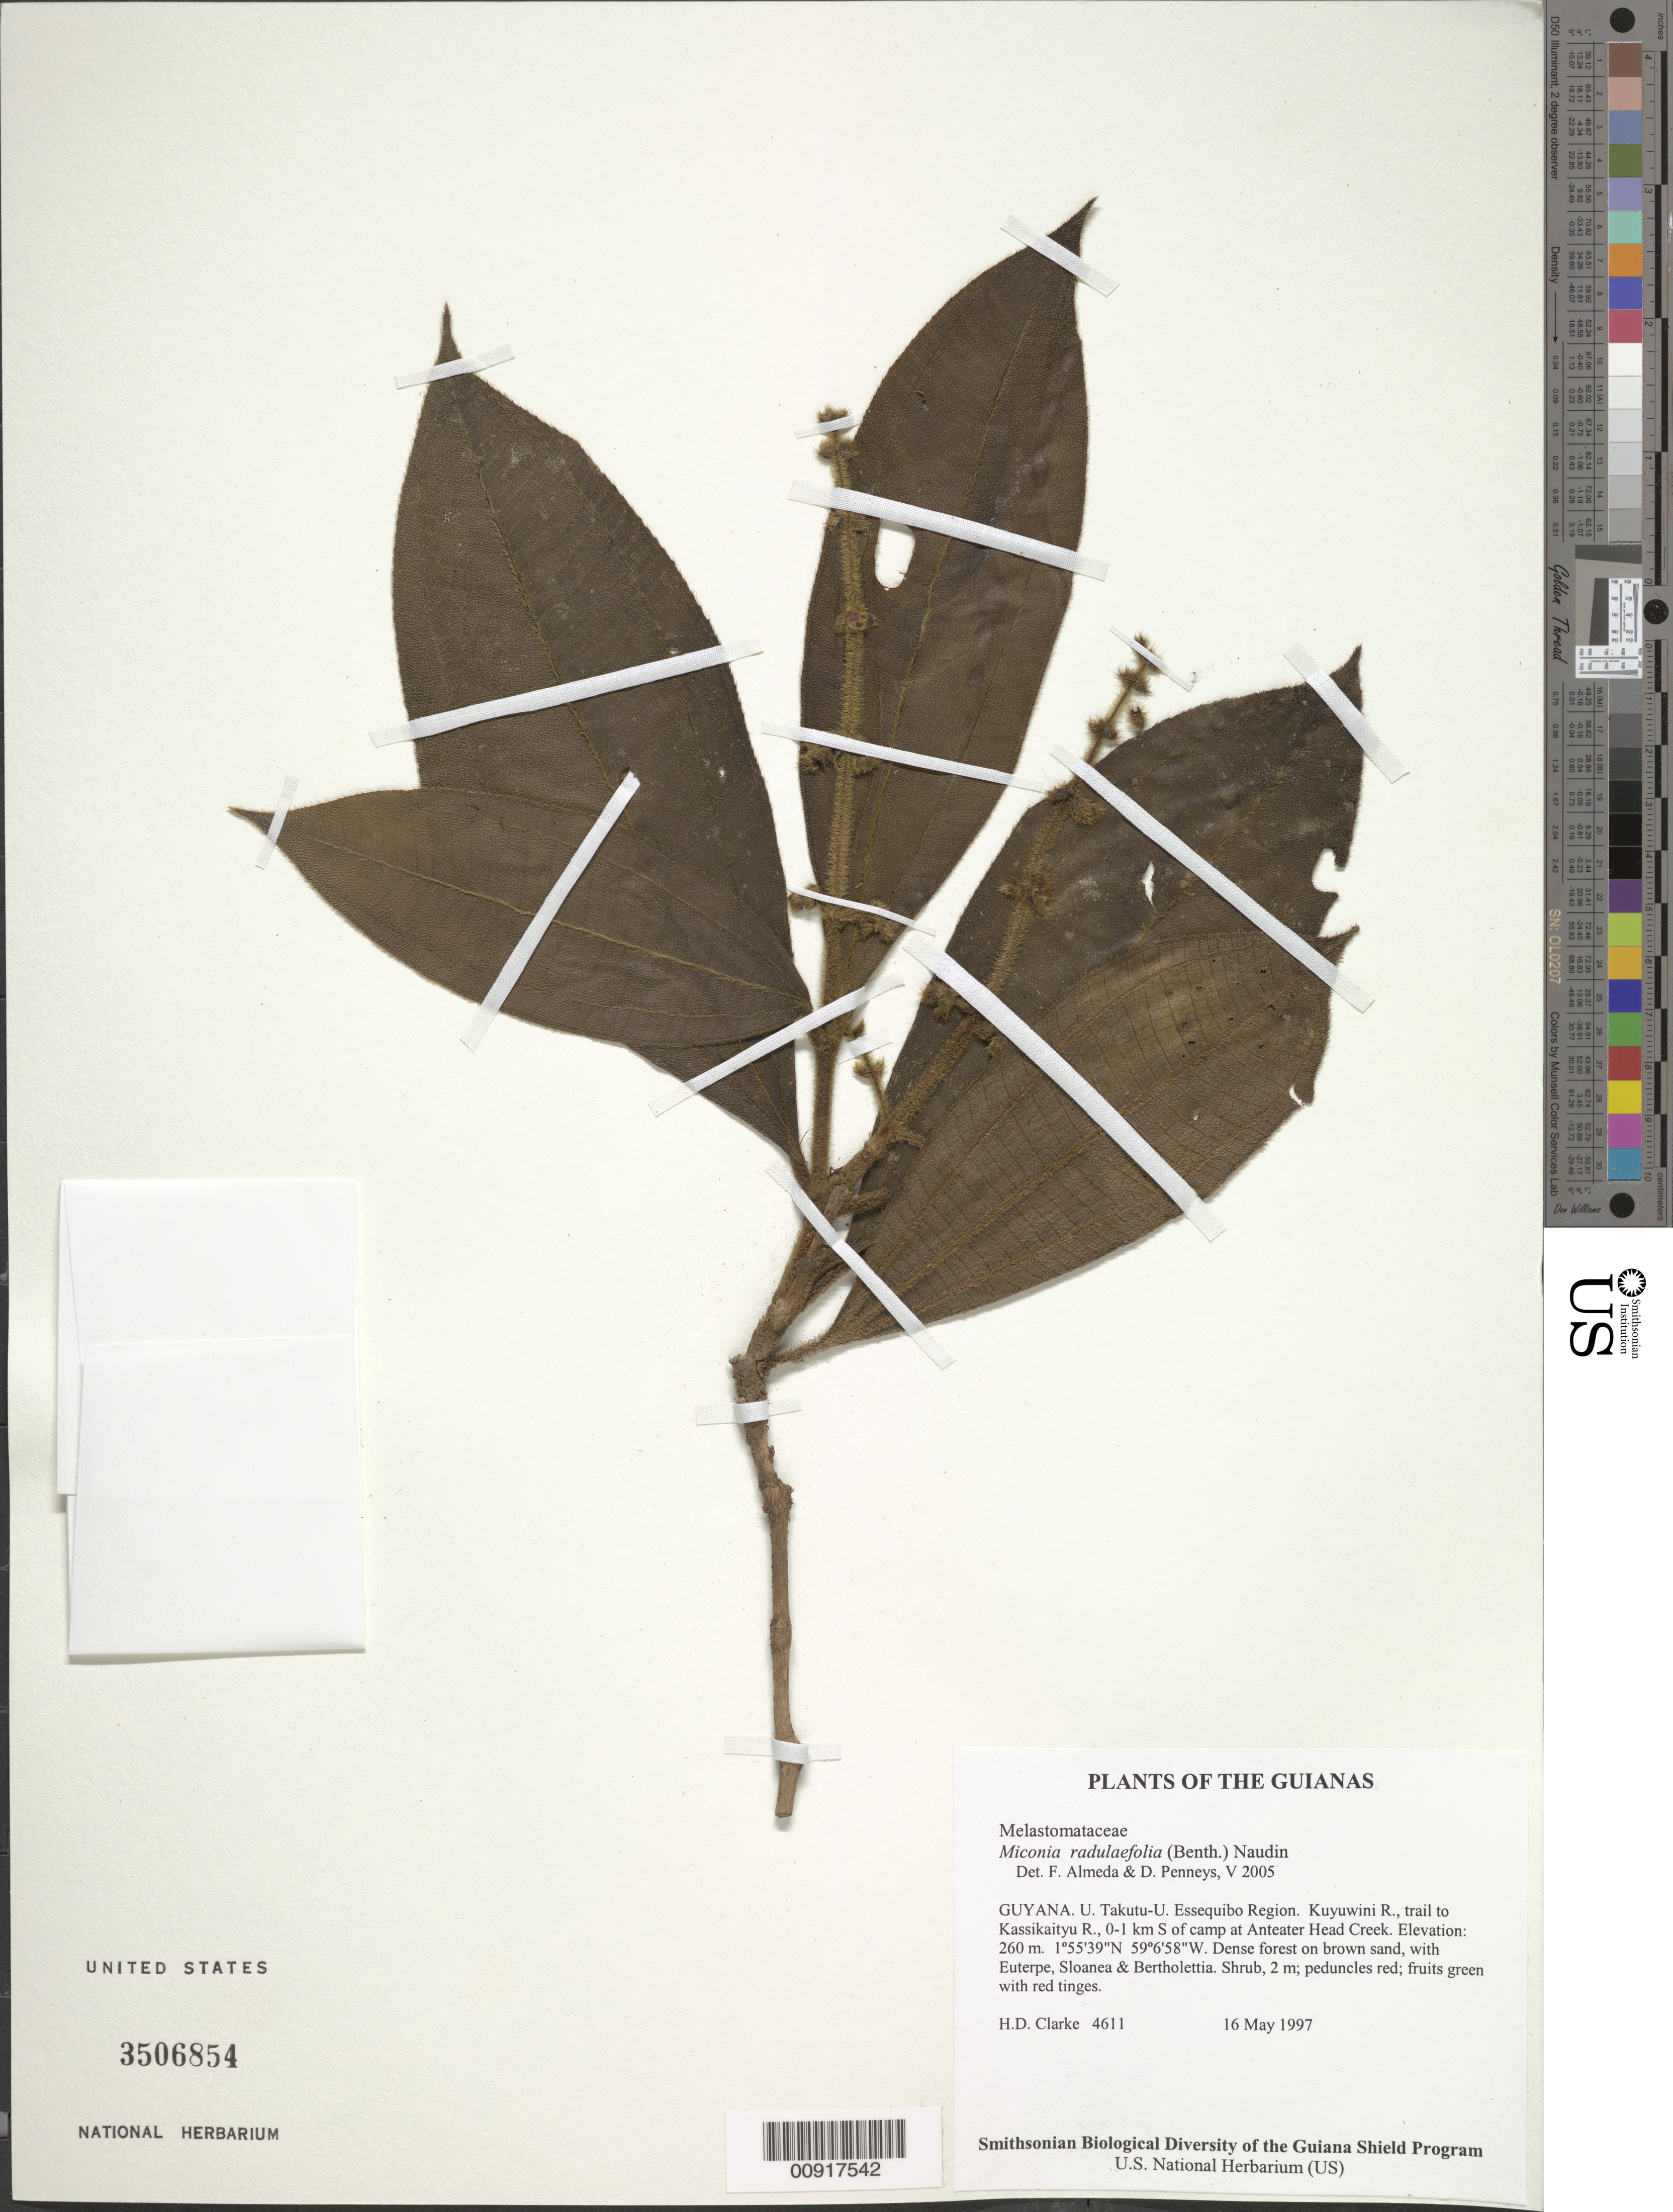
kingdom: Plantae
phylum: Tracheophyta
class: Magnoliopsida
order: Myrtales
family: Melastomataceae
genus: Miconia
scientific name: Miconia radulifolia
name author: (Benth.) Naudin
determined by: Almeda, F.; Penneys, D. S.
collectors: H. D. Clarke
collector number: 4611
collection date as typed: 16 May 1997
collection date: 1997-05-16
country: Guyana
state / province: U. Takutu-U. Essequibo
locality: Kuyuwini R., trail to Kassikaityu R., 0-1 km S of camp at Anteater Head Creek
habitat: Dense forest on brown sand, with Euterpe, Sloanea & Bertholettia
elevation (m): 260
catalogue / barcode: US 3506854